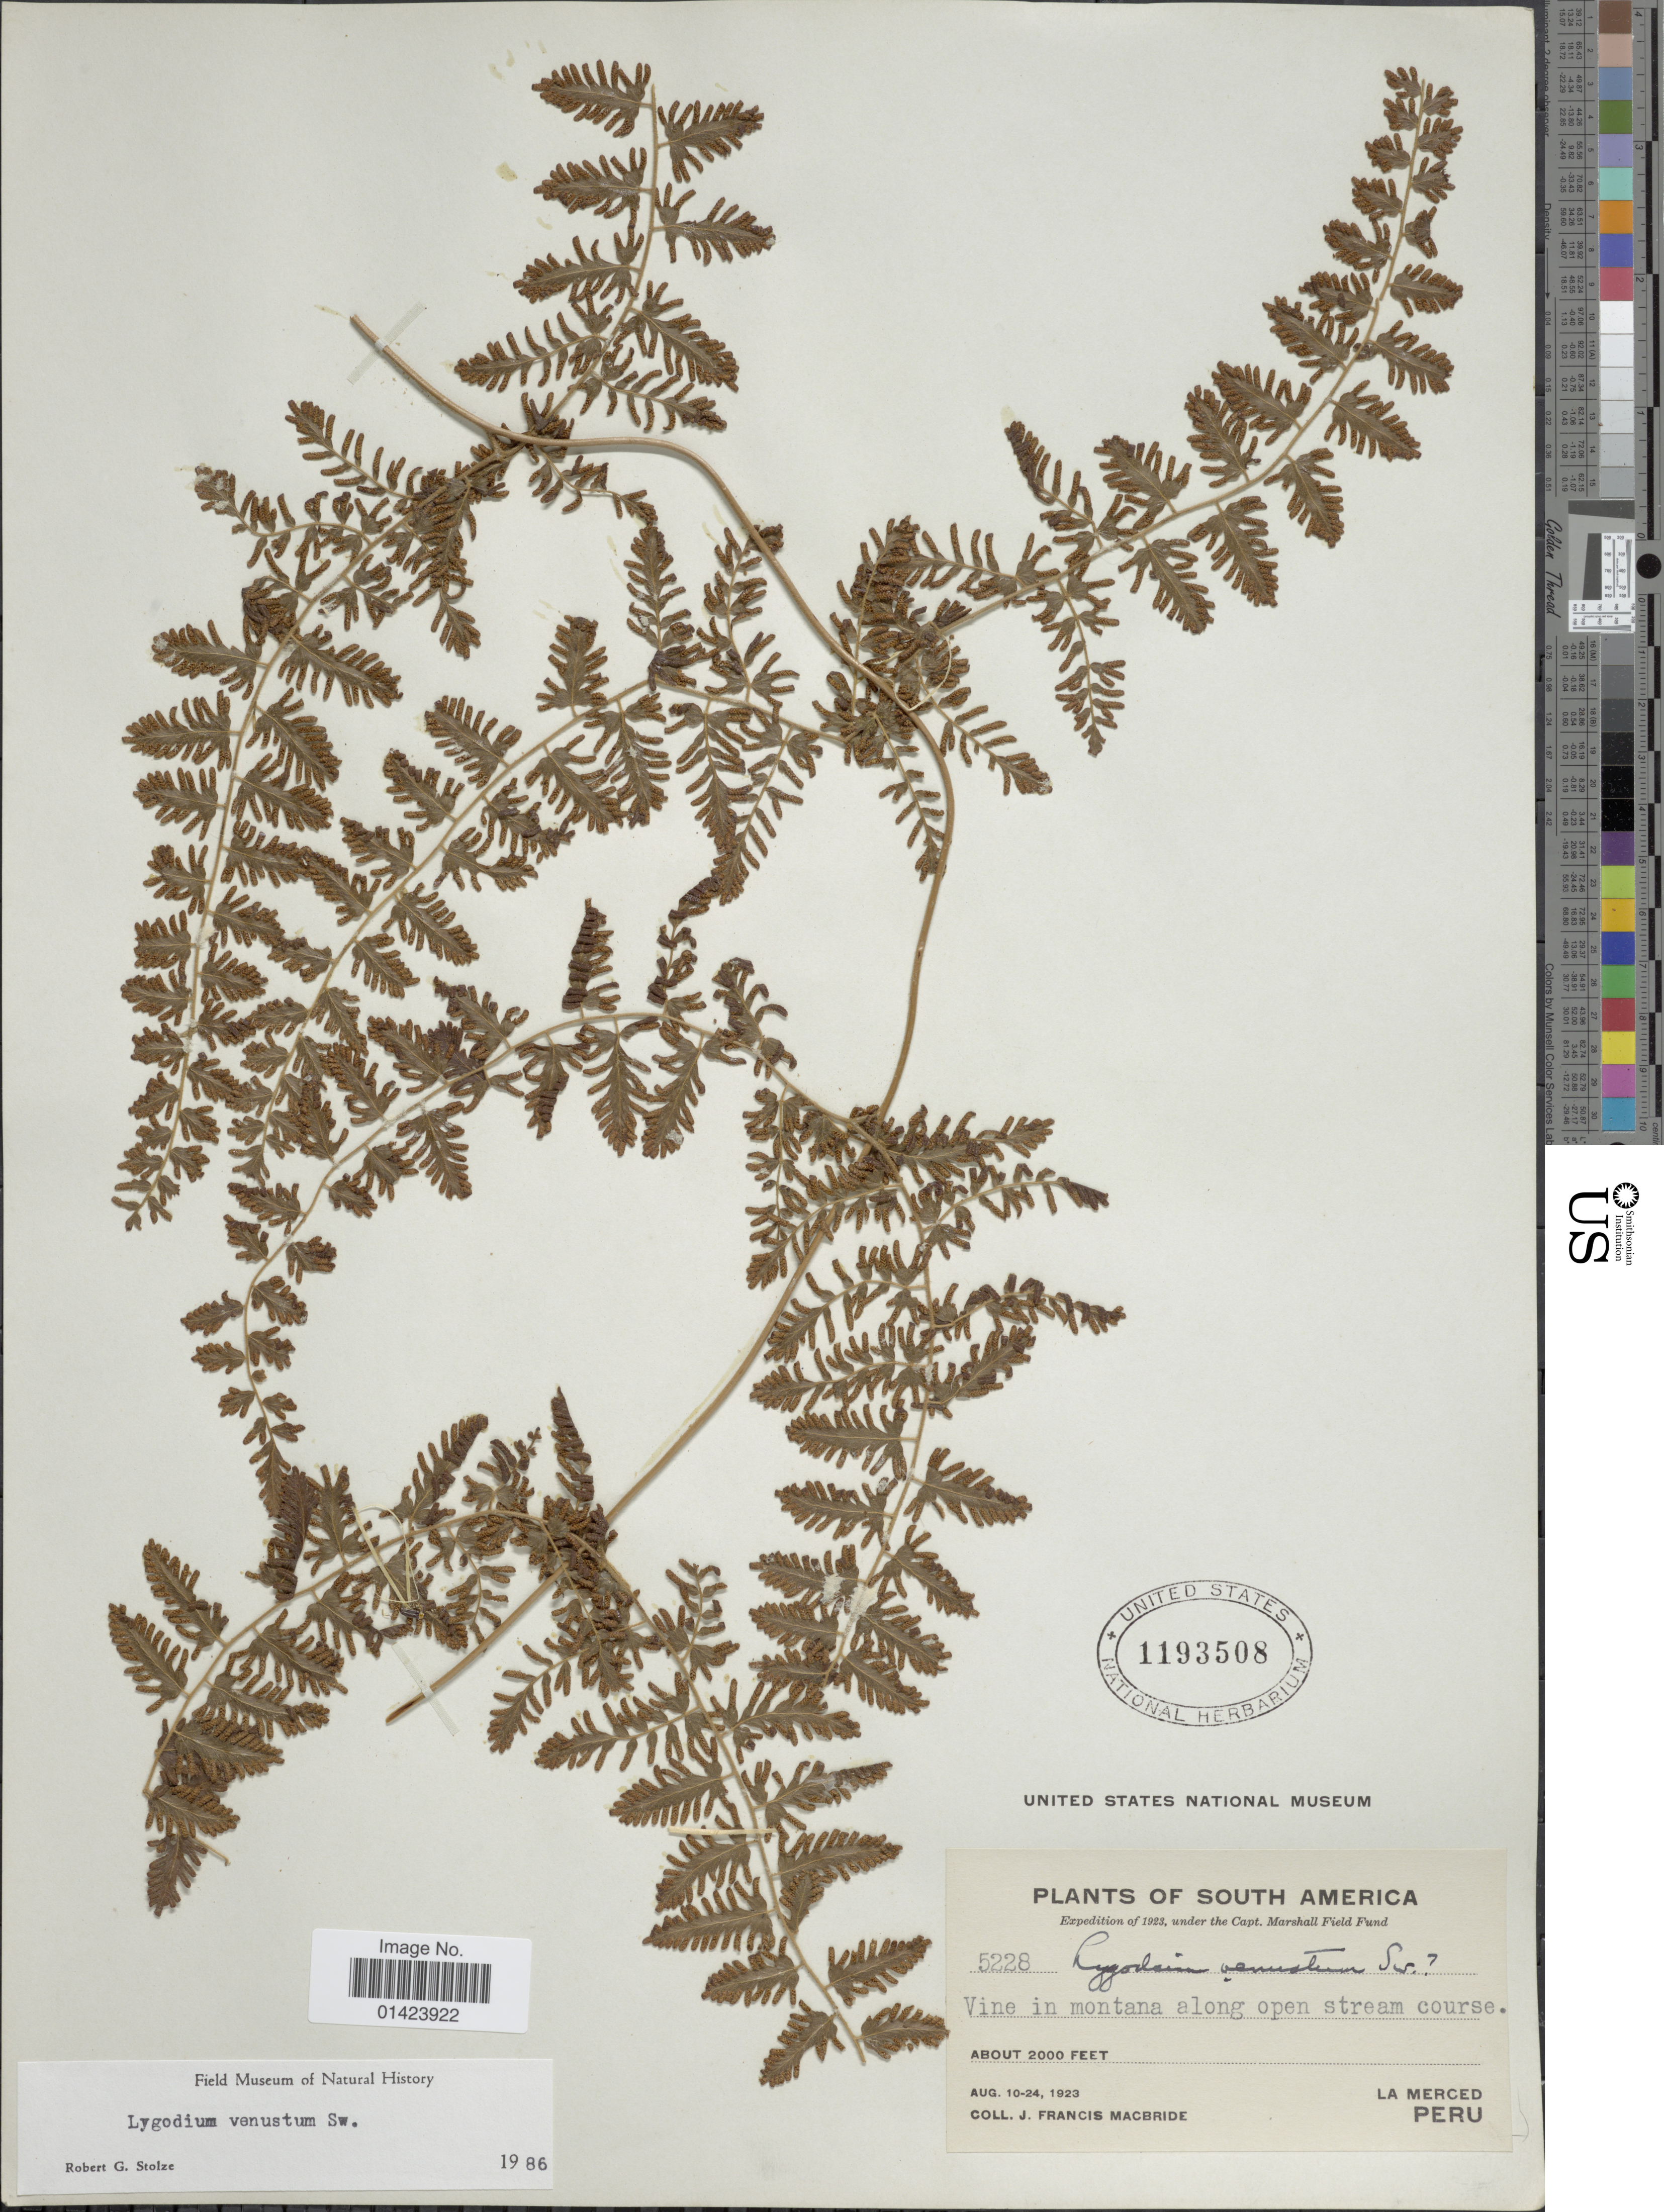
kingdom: Plantae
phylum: Tracheophyta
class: Polypodiopsida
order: Schizaeales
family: Lygodiaceae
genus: Lygodium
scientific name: Lygodium venustum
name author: Sw.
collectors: J. F. Macbride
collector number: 5228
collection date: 1923-08-10/1923-08-24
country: Peru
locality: Vine in montana along open stream course, La Merced Peru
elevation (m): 610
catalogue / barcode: US 1193508